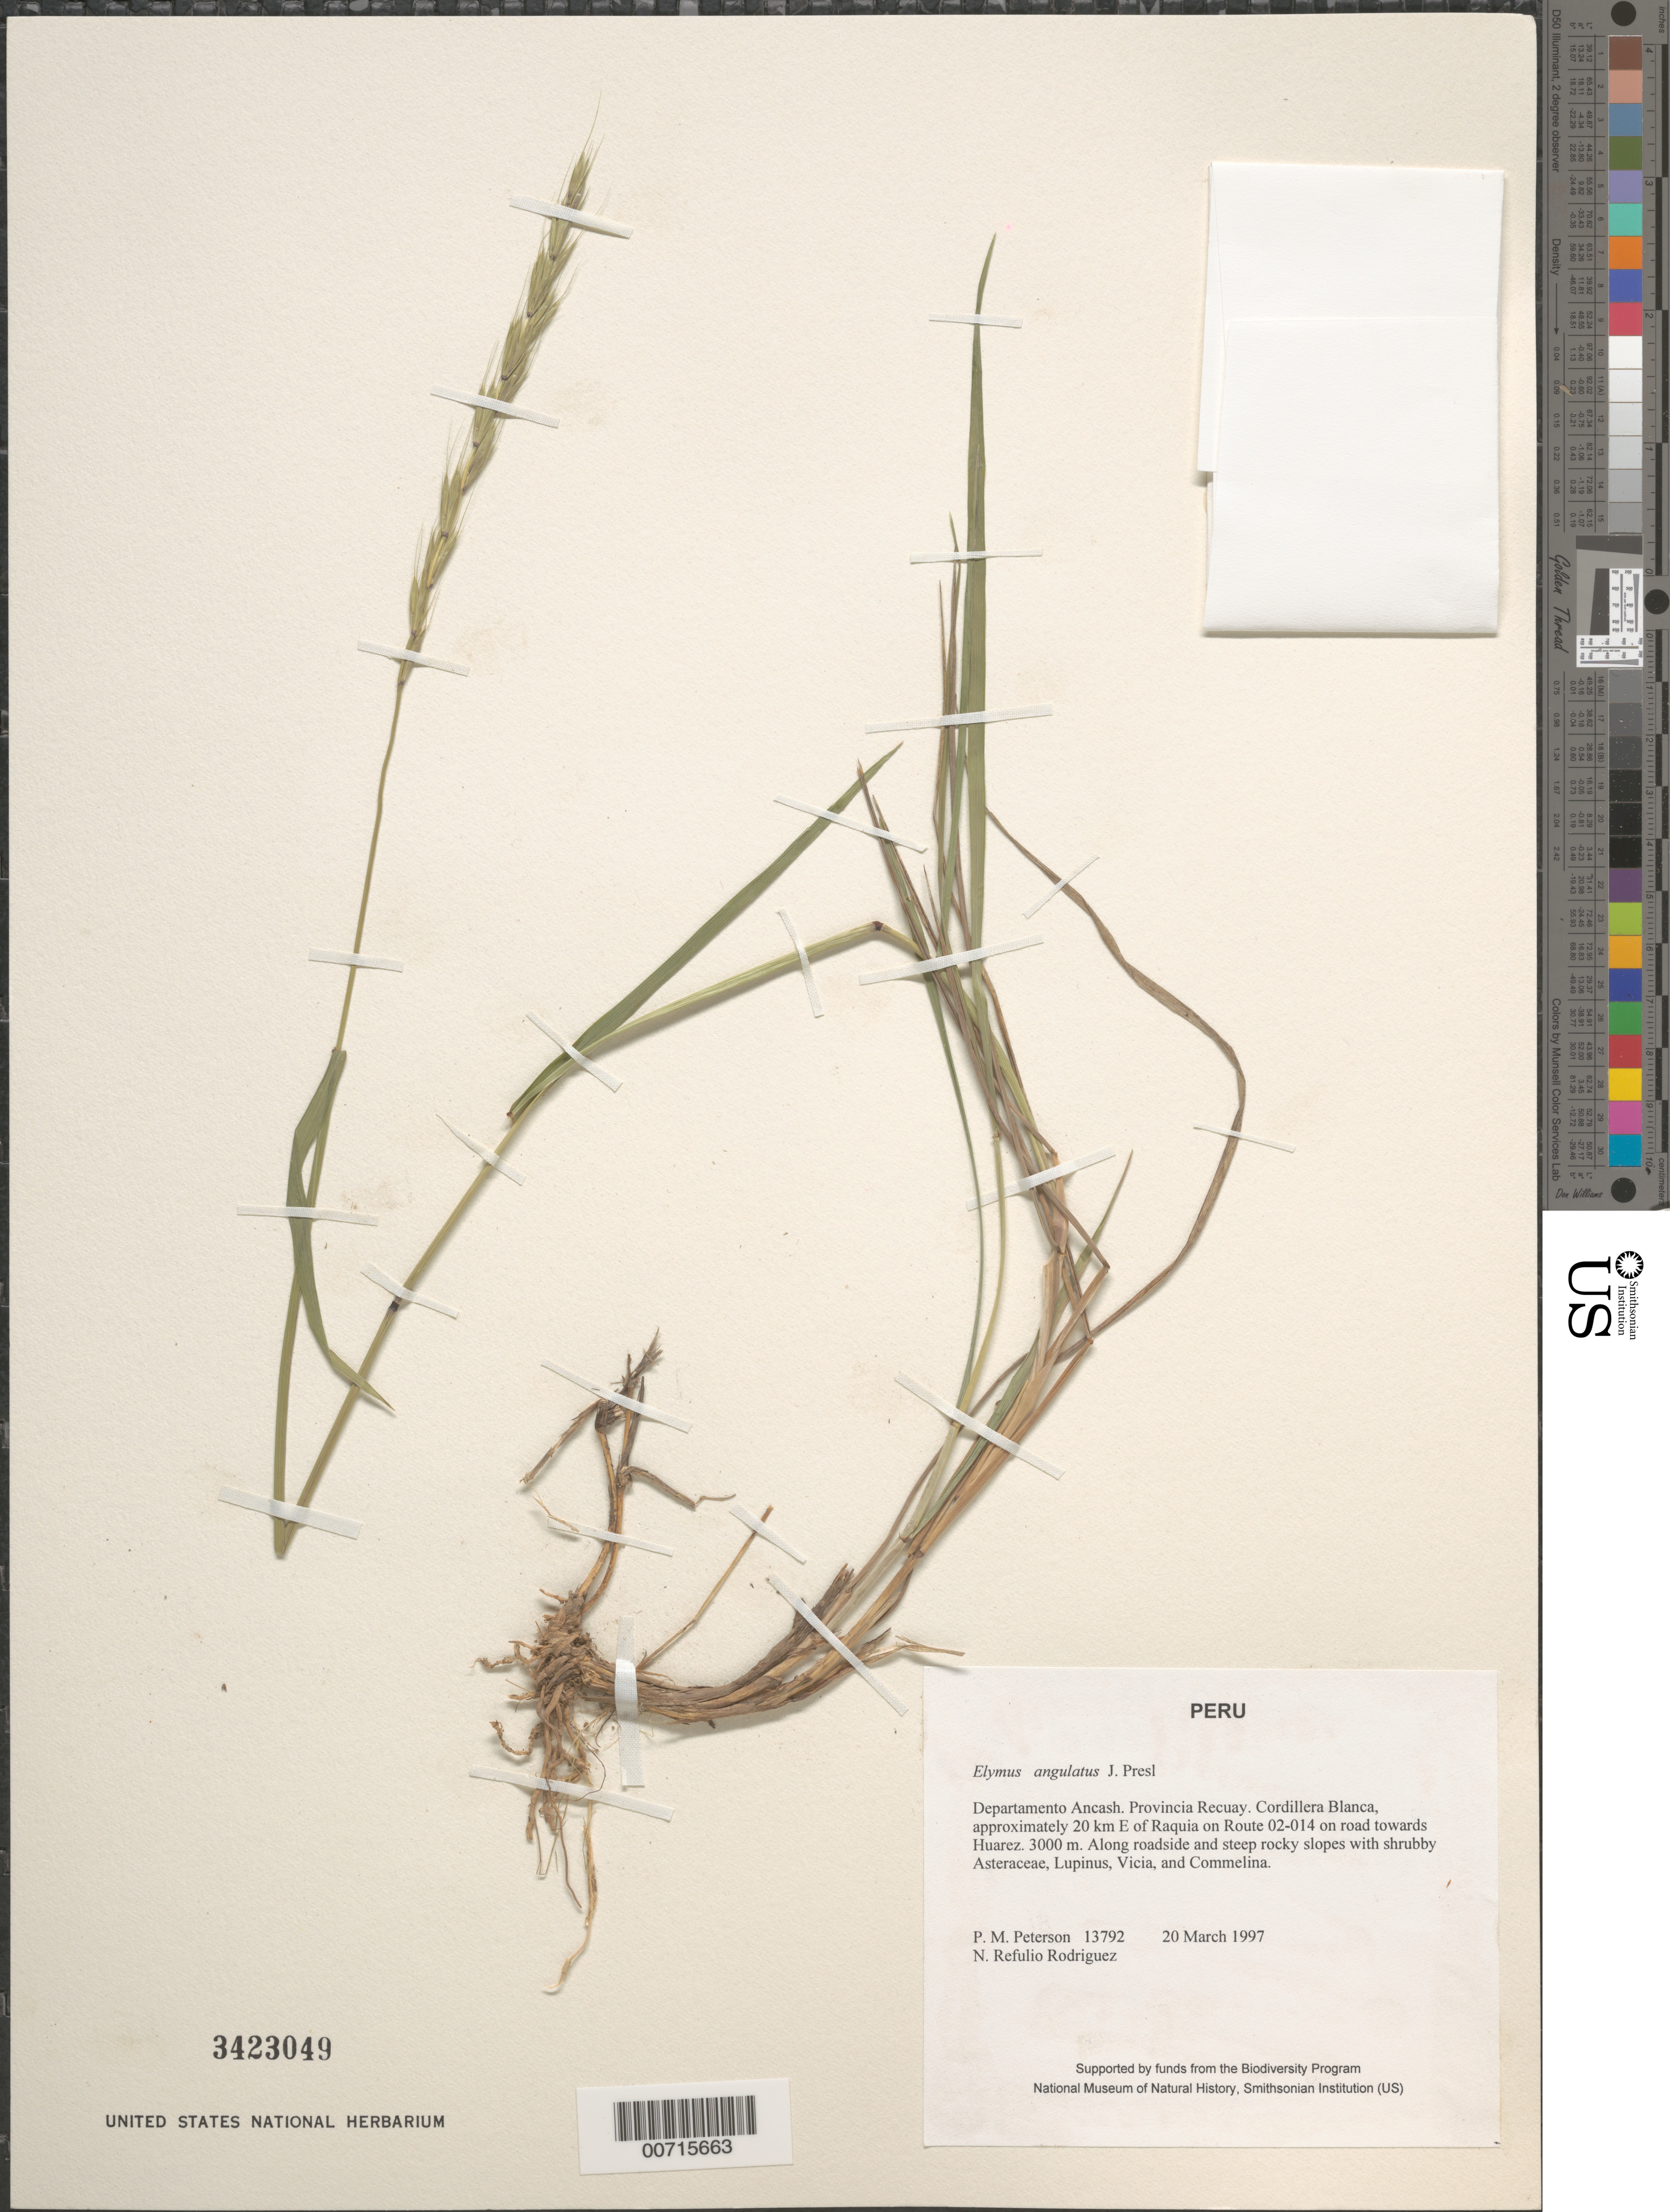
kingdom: Plantae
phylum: Tracheophyta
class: Liliopsida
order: Poales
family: Poaceae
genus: Elymus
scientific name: Elymus angulatus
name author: J. Presl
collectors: P. M. Peterson & N. Refulio-Rodríguez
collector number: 13792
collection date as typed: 20 Mar 1997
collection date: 1997-03-20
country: Peru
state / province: Ancash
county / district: Recuay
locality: Cordillera Blanca, approximately 20 km E of Raquia on Route 02-014 on road towards Huarez.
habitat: Along roadside and steep rocky slopes with shruby Asteraceae, Lupinus, Vicia, and Commelina.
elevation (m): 3000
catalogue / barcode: US 3423049